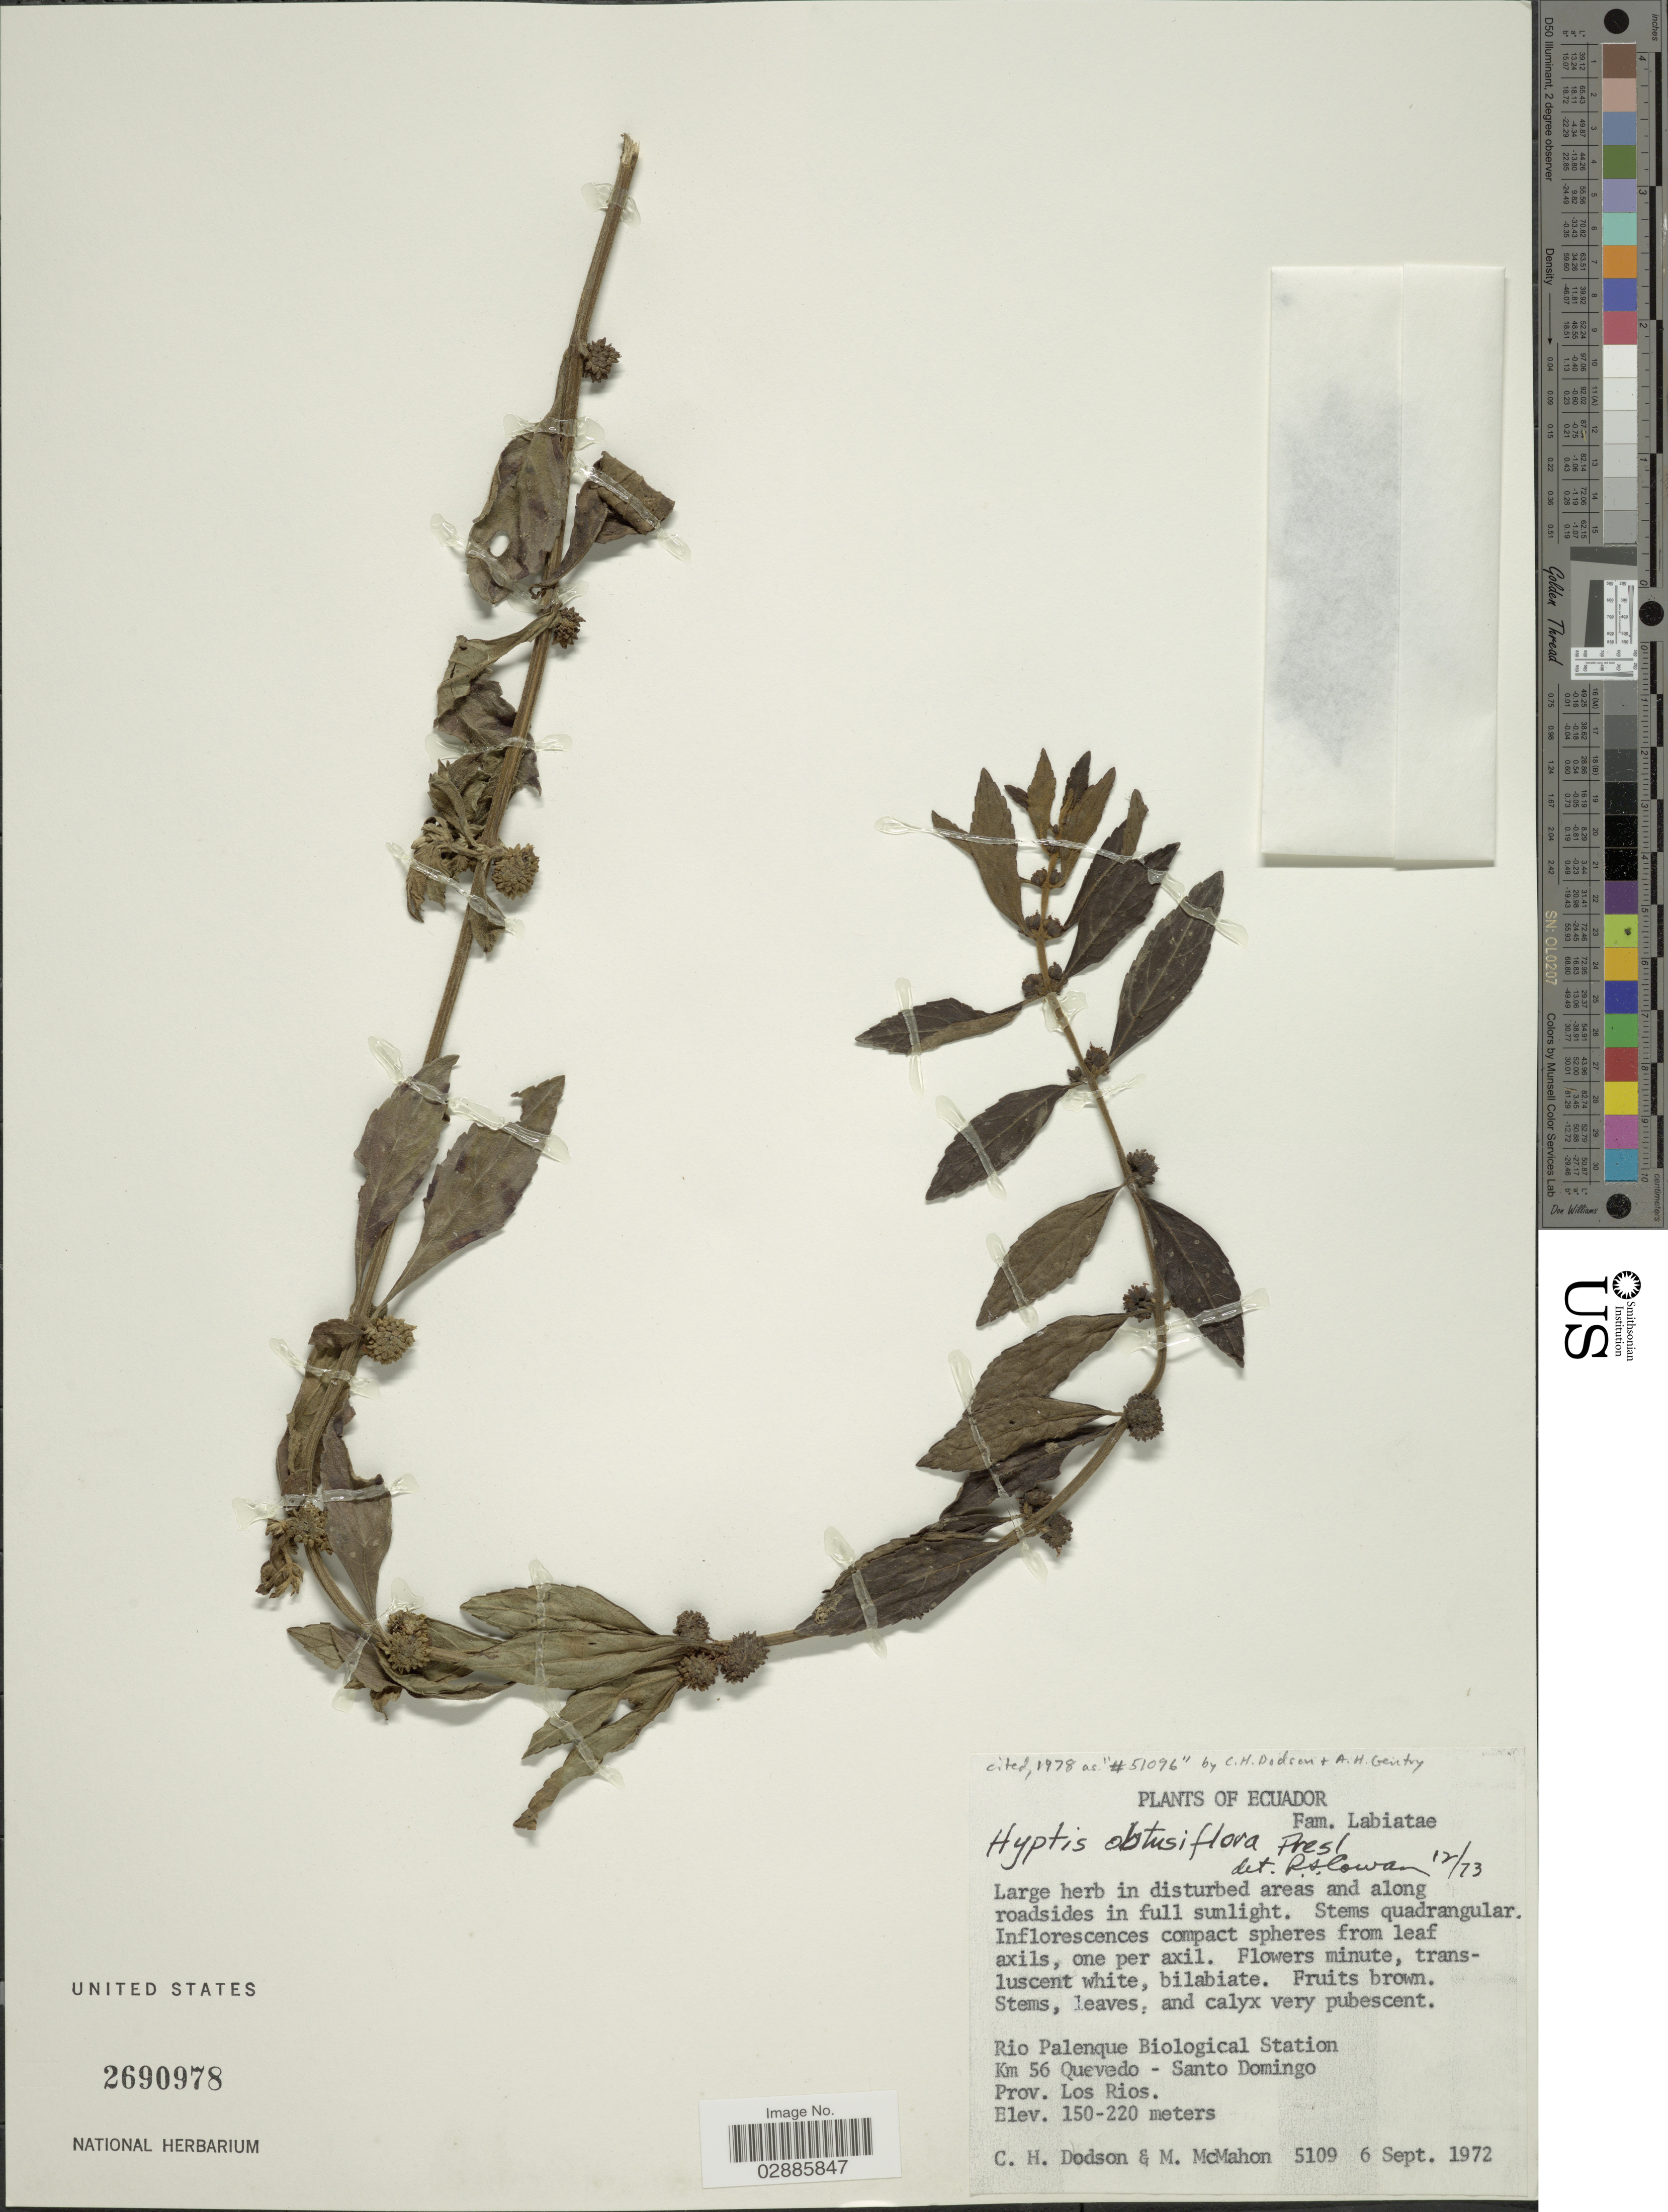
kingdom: Plantae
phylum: Tracheophyta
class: Magnoliopsida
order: Lamiales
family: Lamiaceae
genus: Hyptis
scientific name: Hyptis obtusiflora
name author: C. Presl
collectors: C. H. Dodson & M. McMahon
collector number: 5109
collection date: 1972-09-06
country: Ecuador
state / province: Los Ríos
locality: Rio Palenque Biological Station Km 56 Quevedo - Santo Domingo.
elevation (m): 150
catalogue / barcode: US 2690978